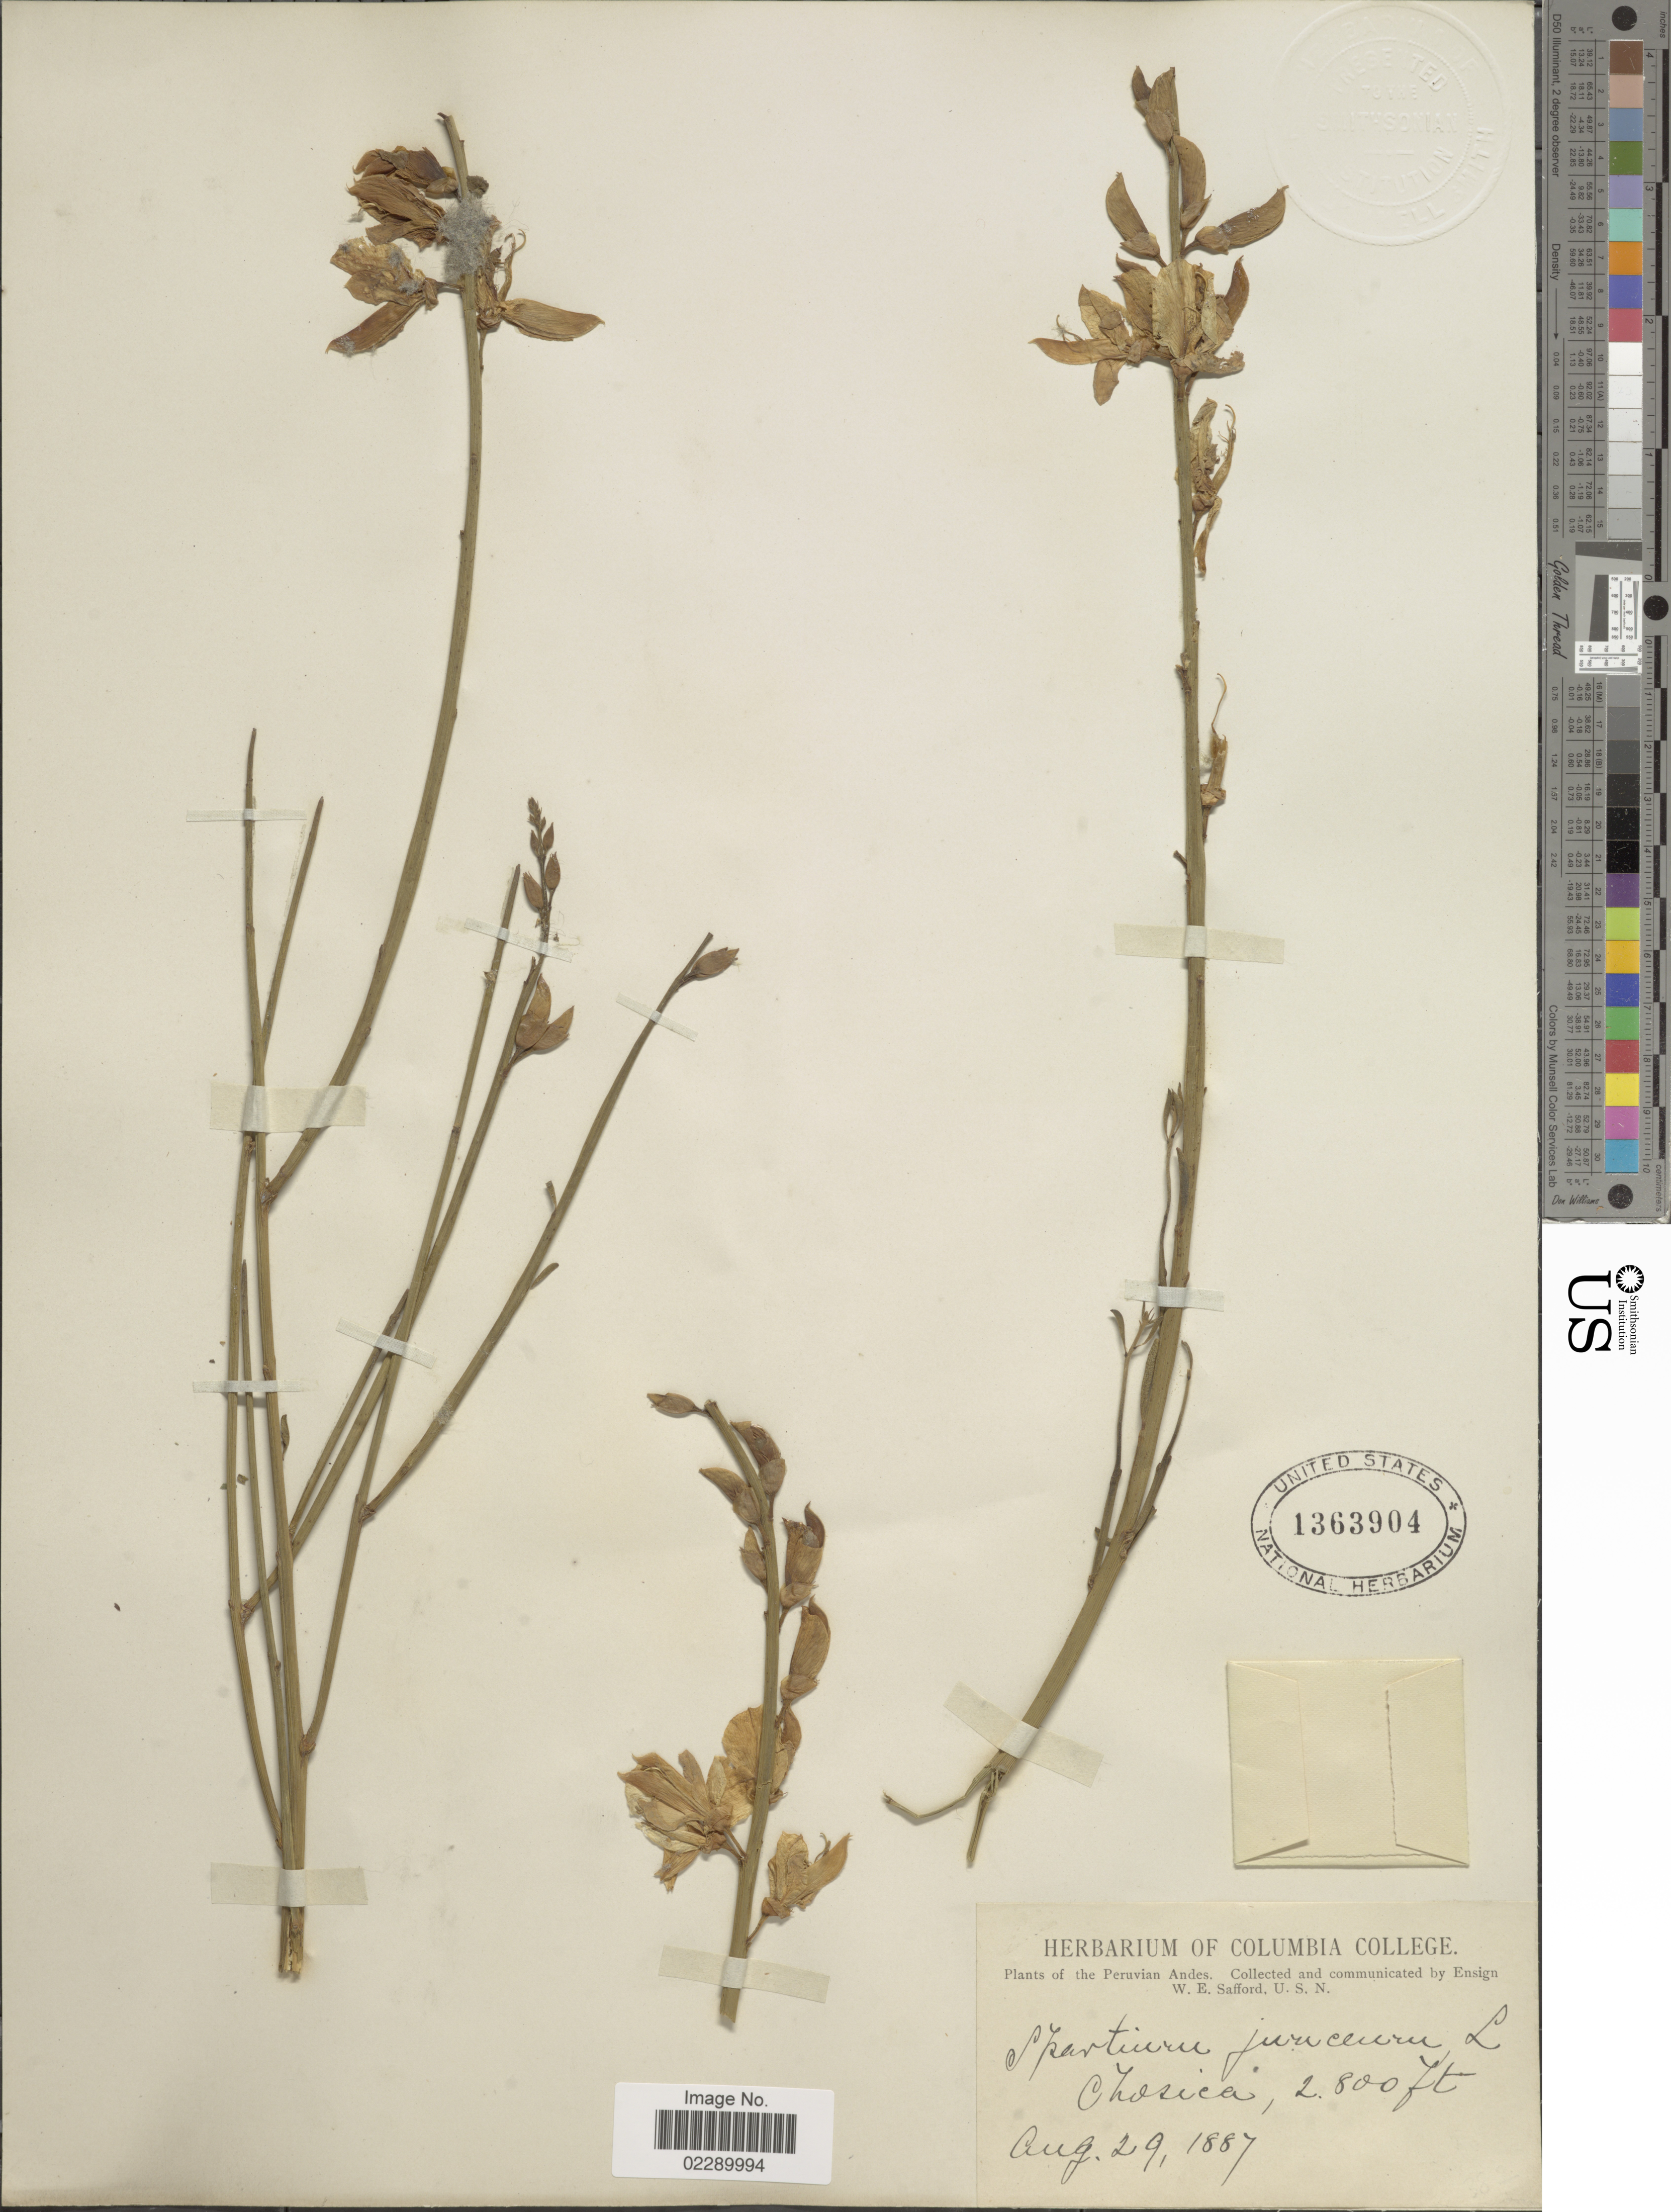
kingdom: Plantae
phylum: Tracheophyta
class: Magnoliopsida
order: Fabales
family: Fabaceae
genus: Spartium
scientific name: Spartium junceum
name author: L.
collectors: W. E. Safford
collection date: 1887-08-29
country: Peru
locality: Chosica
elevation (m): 853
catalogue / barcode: US 1363904